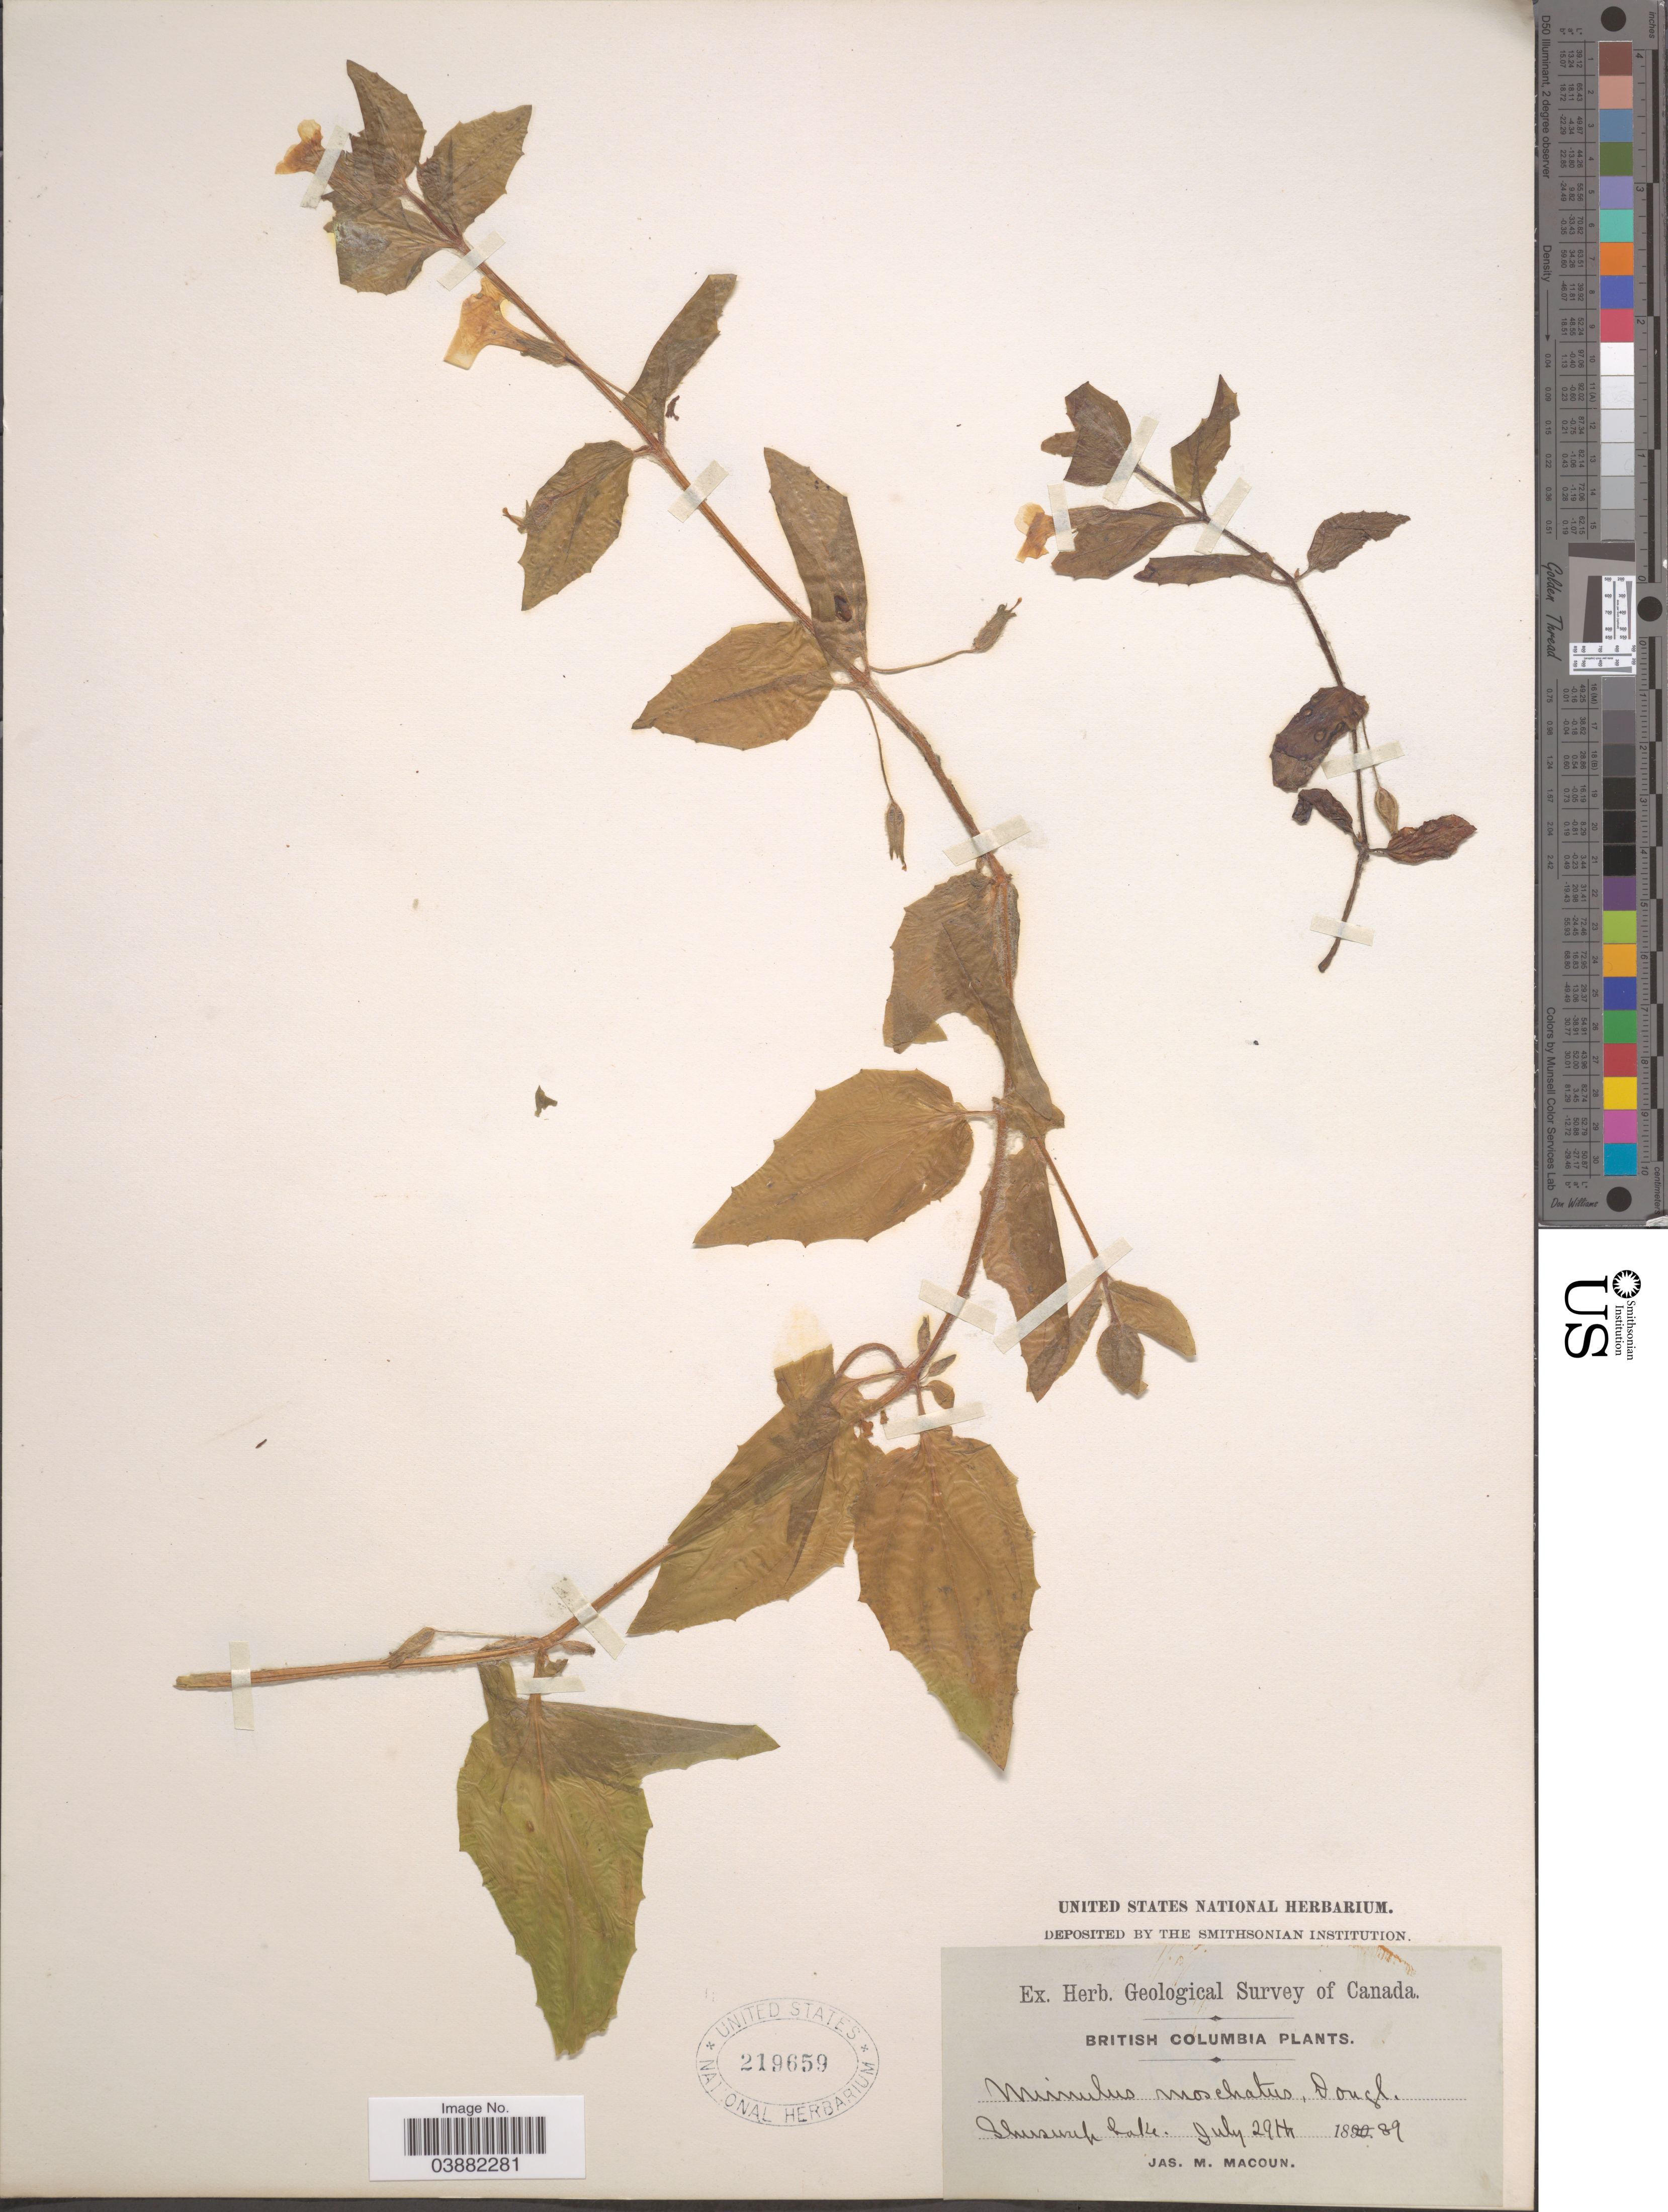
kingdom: Plantae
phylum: Tracheophyta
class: Magnoliopsida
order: Lamiales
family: Phrymaceae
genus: Mimulus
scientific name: Mimulus moschatus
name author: Douglas ex Lindl.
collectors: J. M. Macoun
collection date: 1889-07-29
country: Canada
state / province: British Columbia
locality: Shuswap Lake.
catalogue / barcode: US 219659